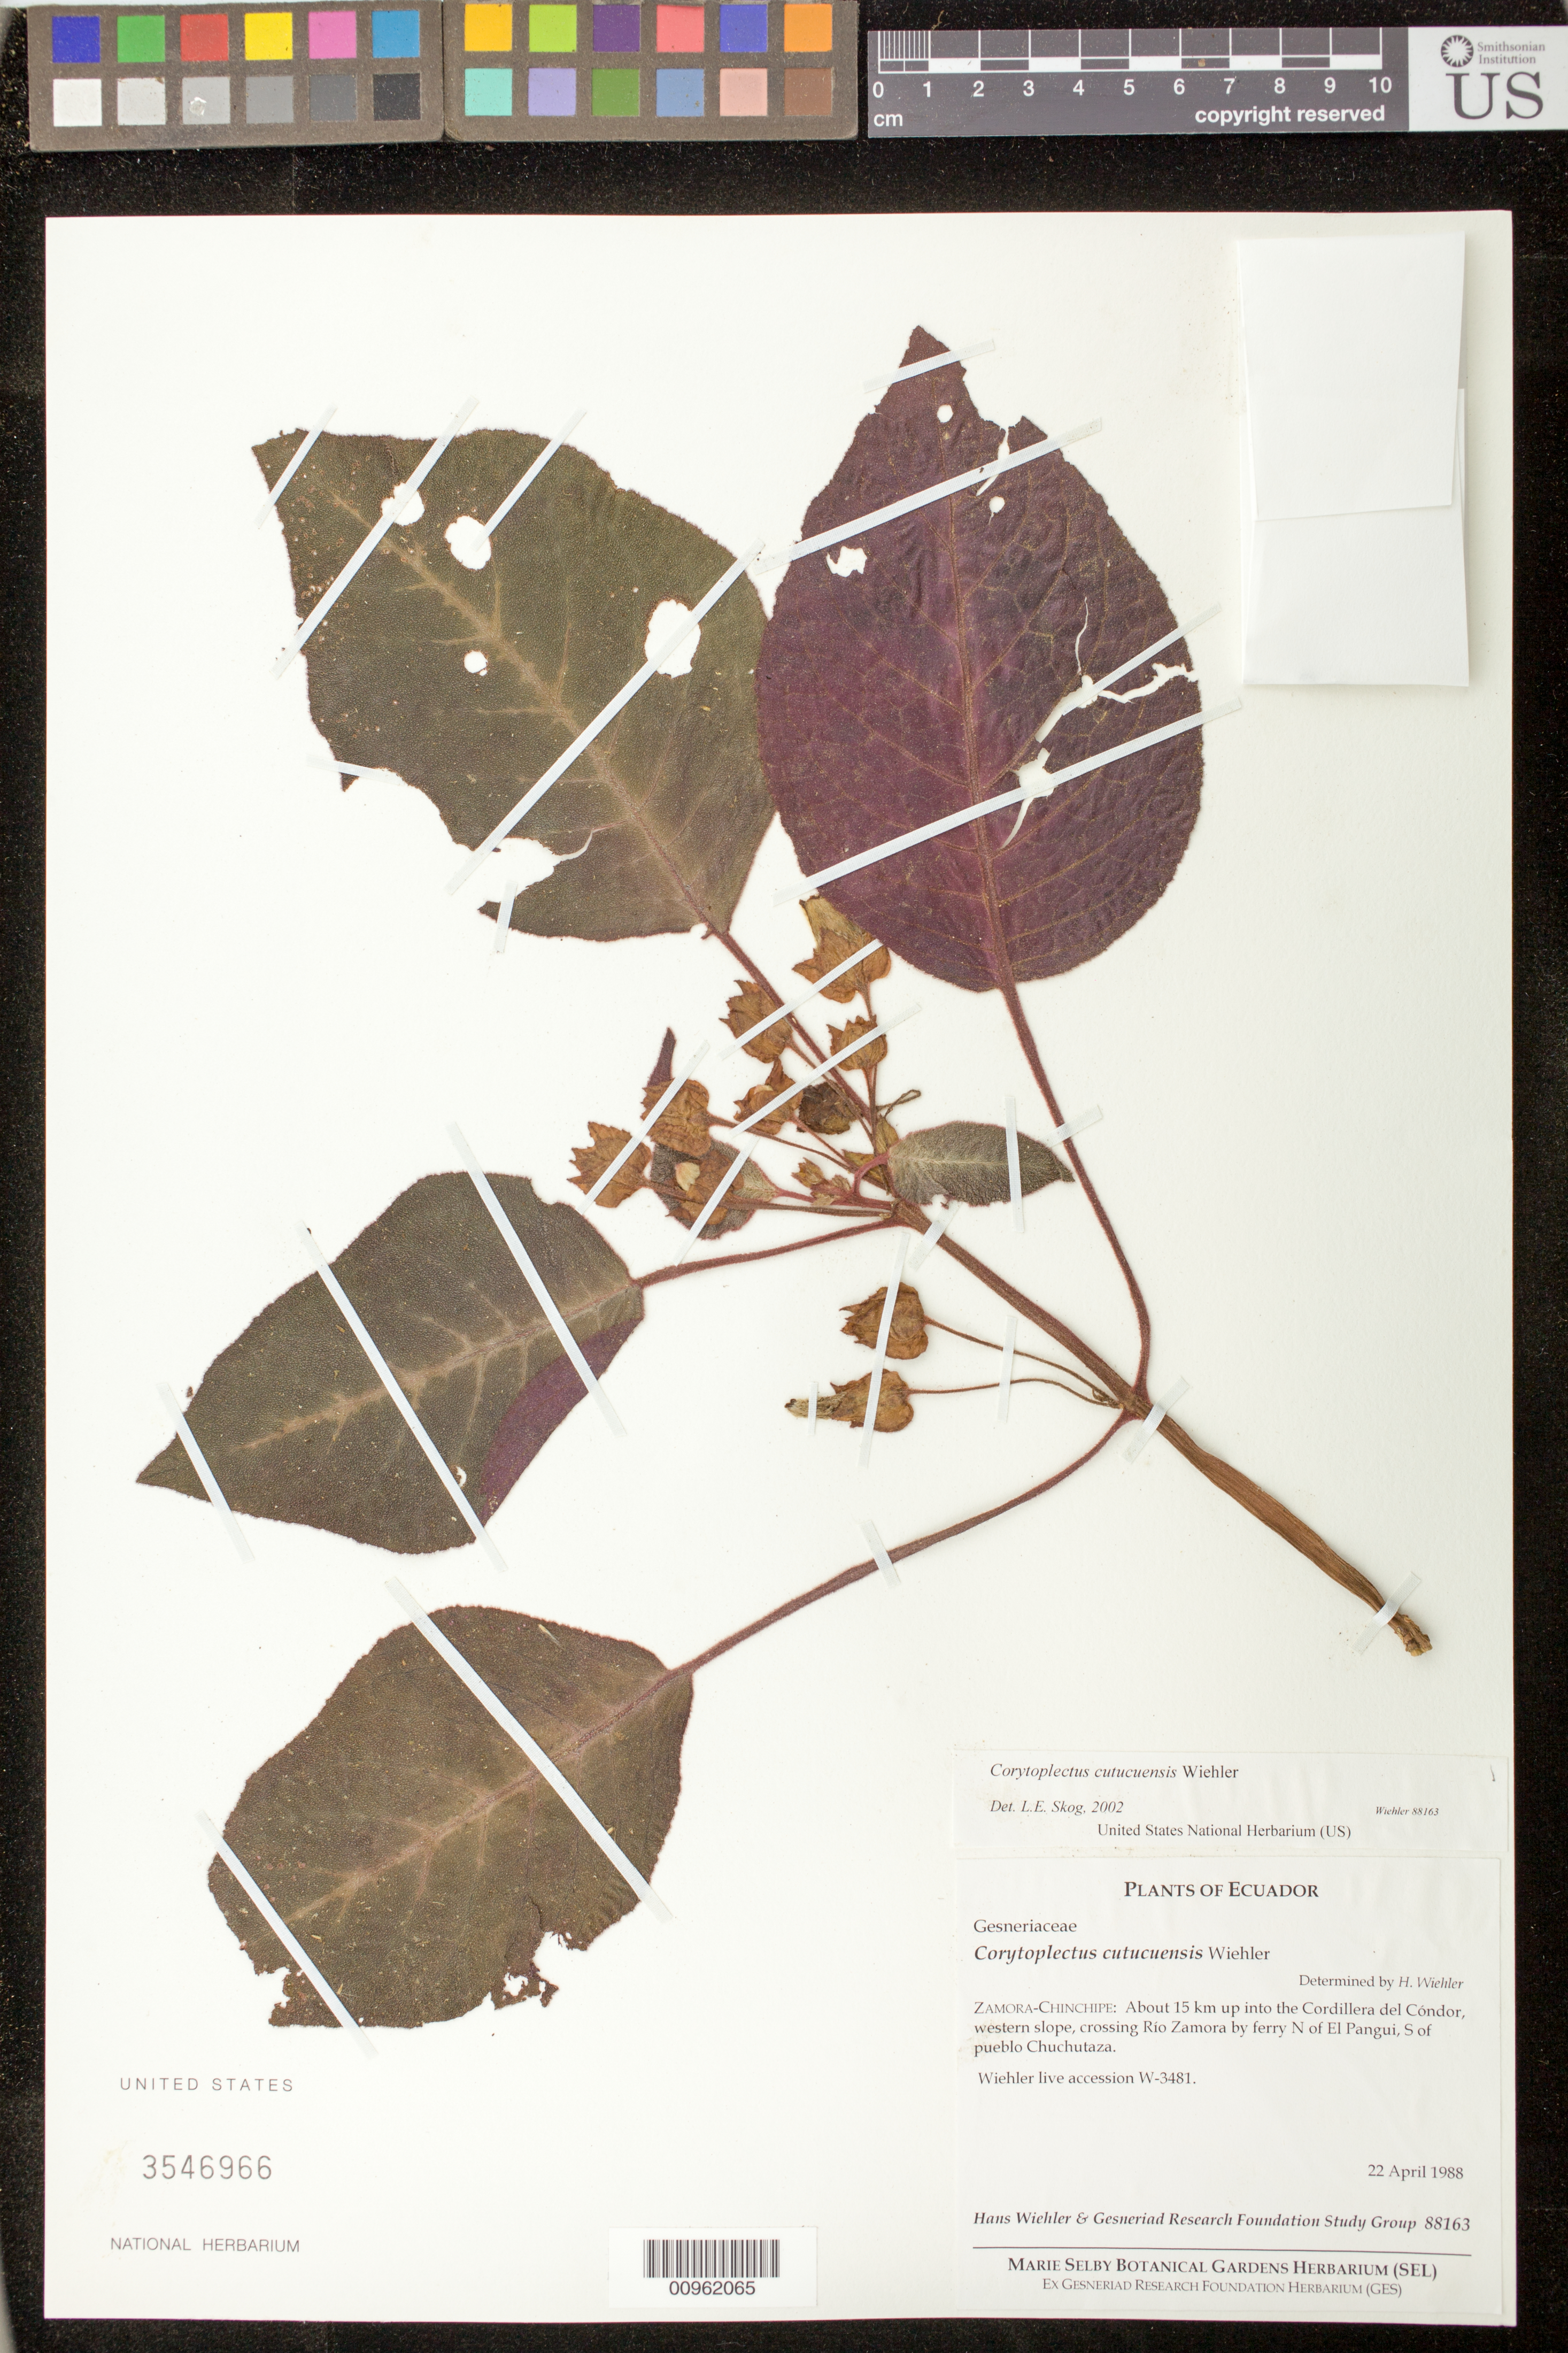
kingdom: Plantae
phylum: Tracheophyta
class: Magnoliopsida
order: Lamiales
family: Gesneriaceae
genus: Corytoplectus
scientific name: Corytoplectus cutucuensis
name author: Wiehler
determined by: Skog, Laurence E.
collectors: H. J. Wiehler & GRF Expedition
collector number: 88163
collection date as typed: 22 Apr 1988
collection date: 1988-04-22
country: Ecuador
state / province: Zamora-Chinchipe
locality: Zamora-Chinchipe: about 15 km up into the Cordillera de Condór, western slope, crossing Río Zamora by ferry N of El Pangui, S of pueblo Chuchutaza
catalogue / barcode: US 3546966